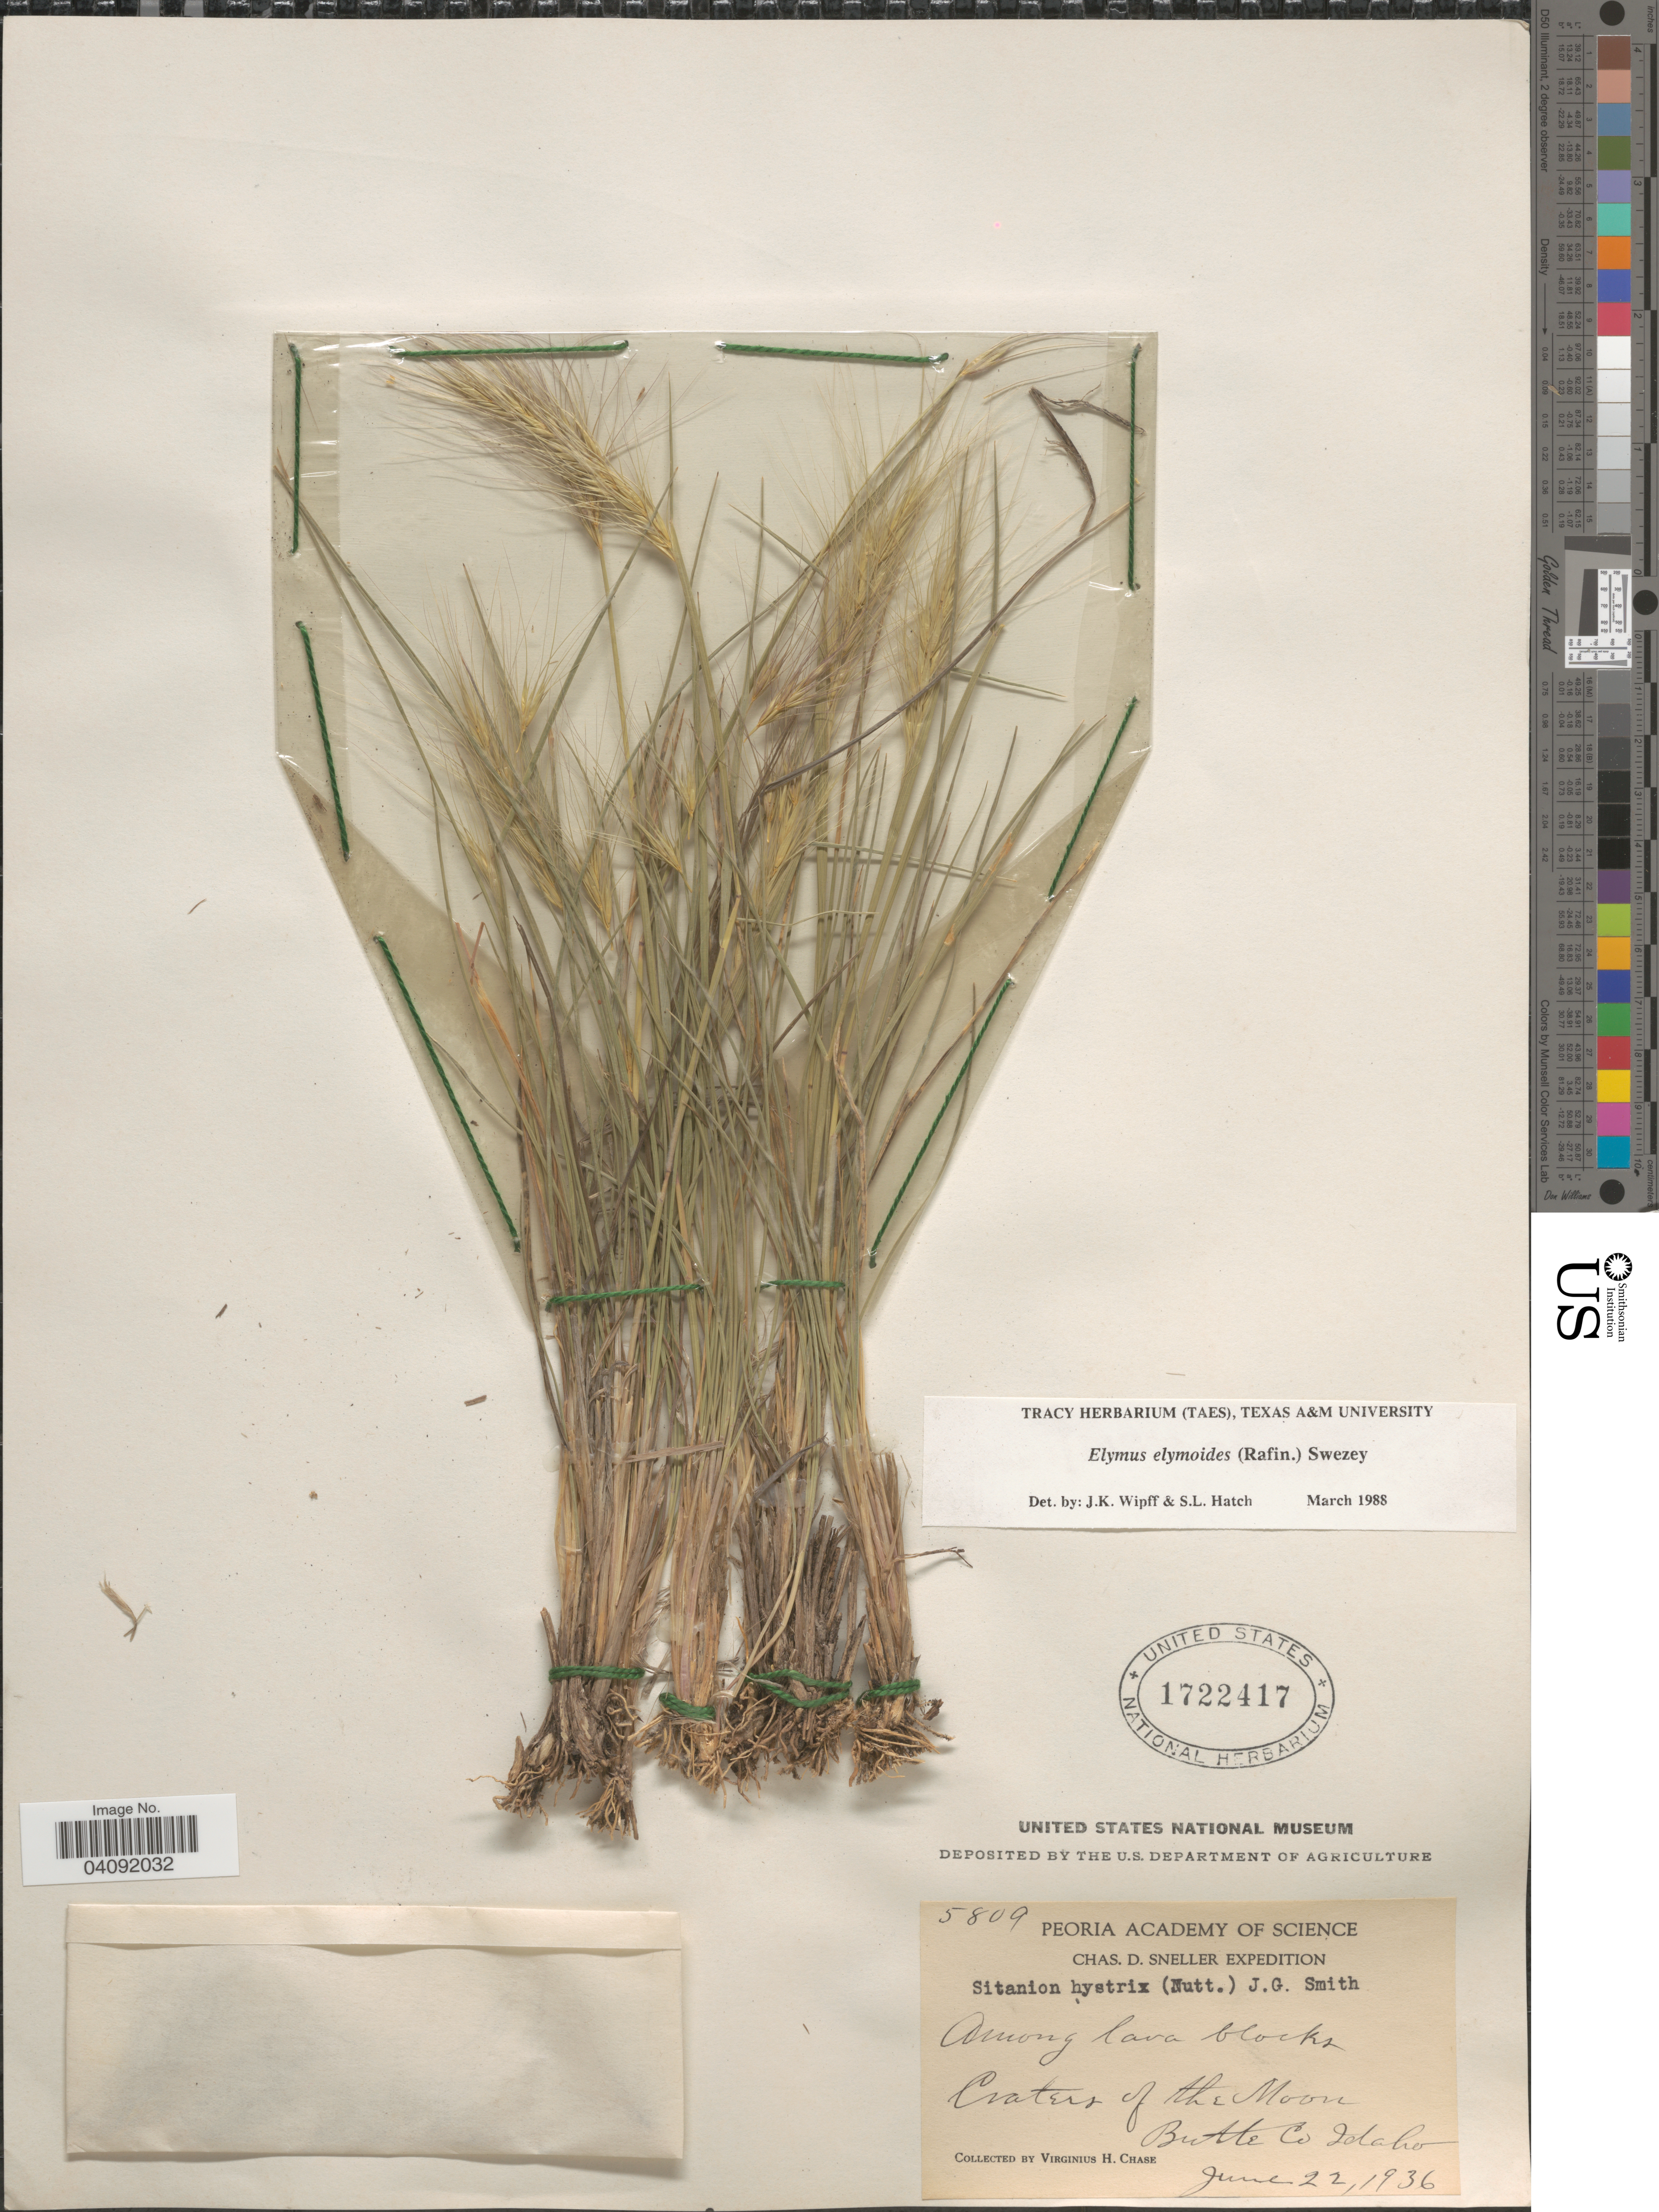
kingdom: Plantae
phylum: Tracheophyta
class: Liliopsida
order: Poales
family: Poaceae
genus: Elymus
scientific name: Elymus elymoides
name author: (Raf.) Swezey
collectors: V. H. Chase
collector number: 5809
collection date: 1936-06-22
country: United States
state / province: Idaho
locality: Chas. D. Sneller Expedition. Craters of the Moon. Butte Co.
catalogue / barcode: US 1722417